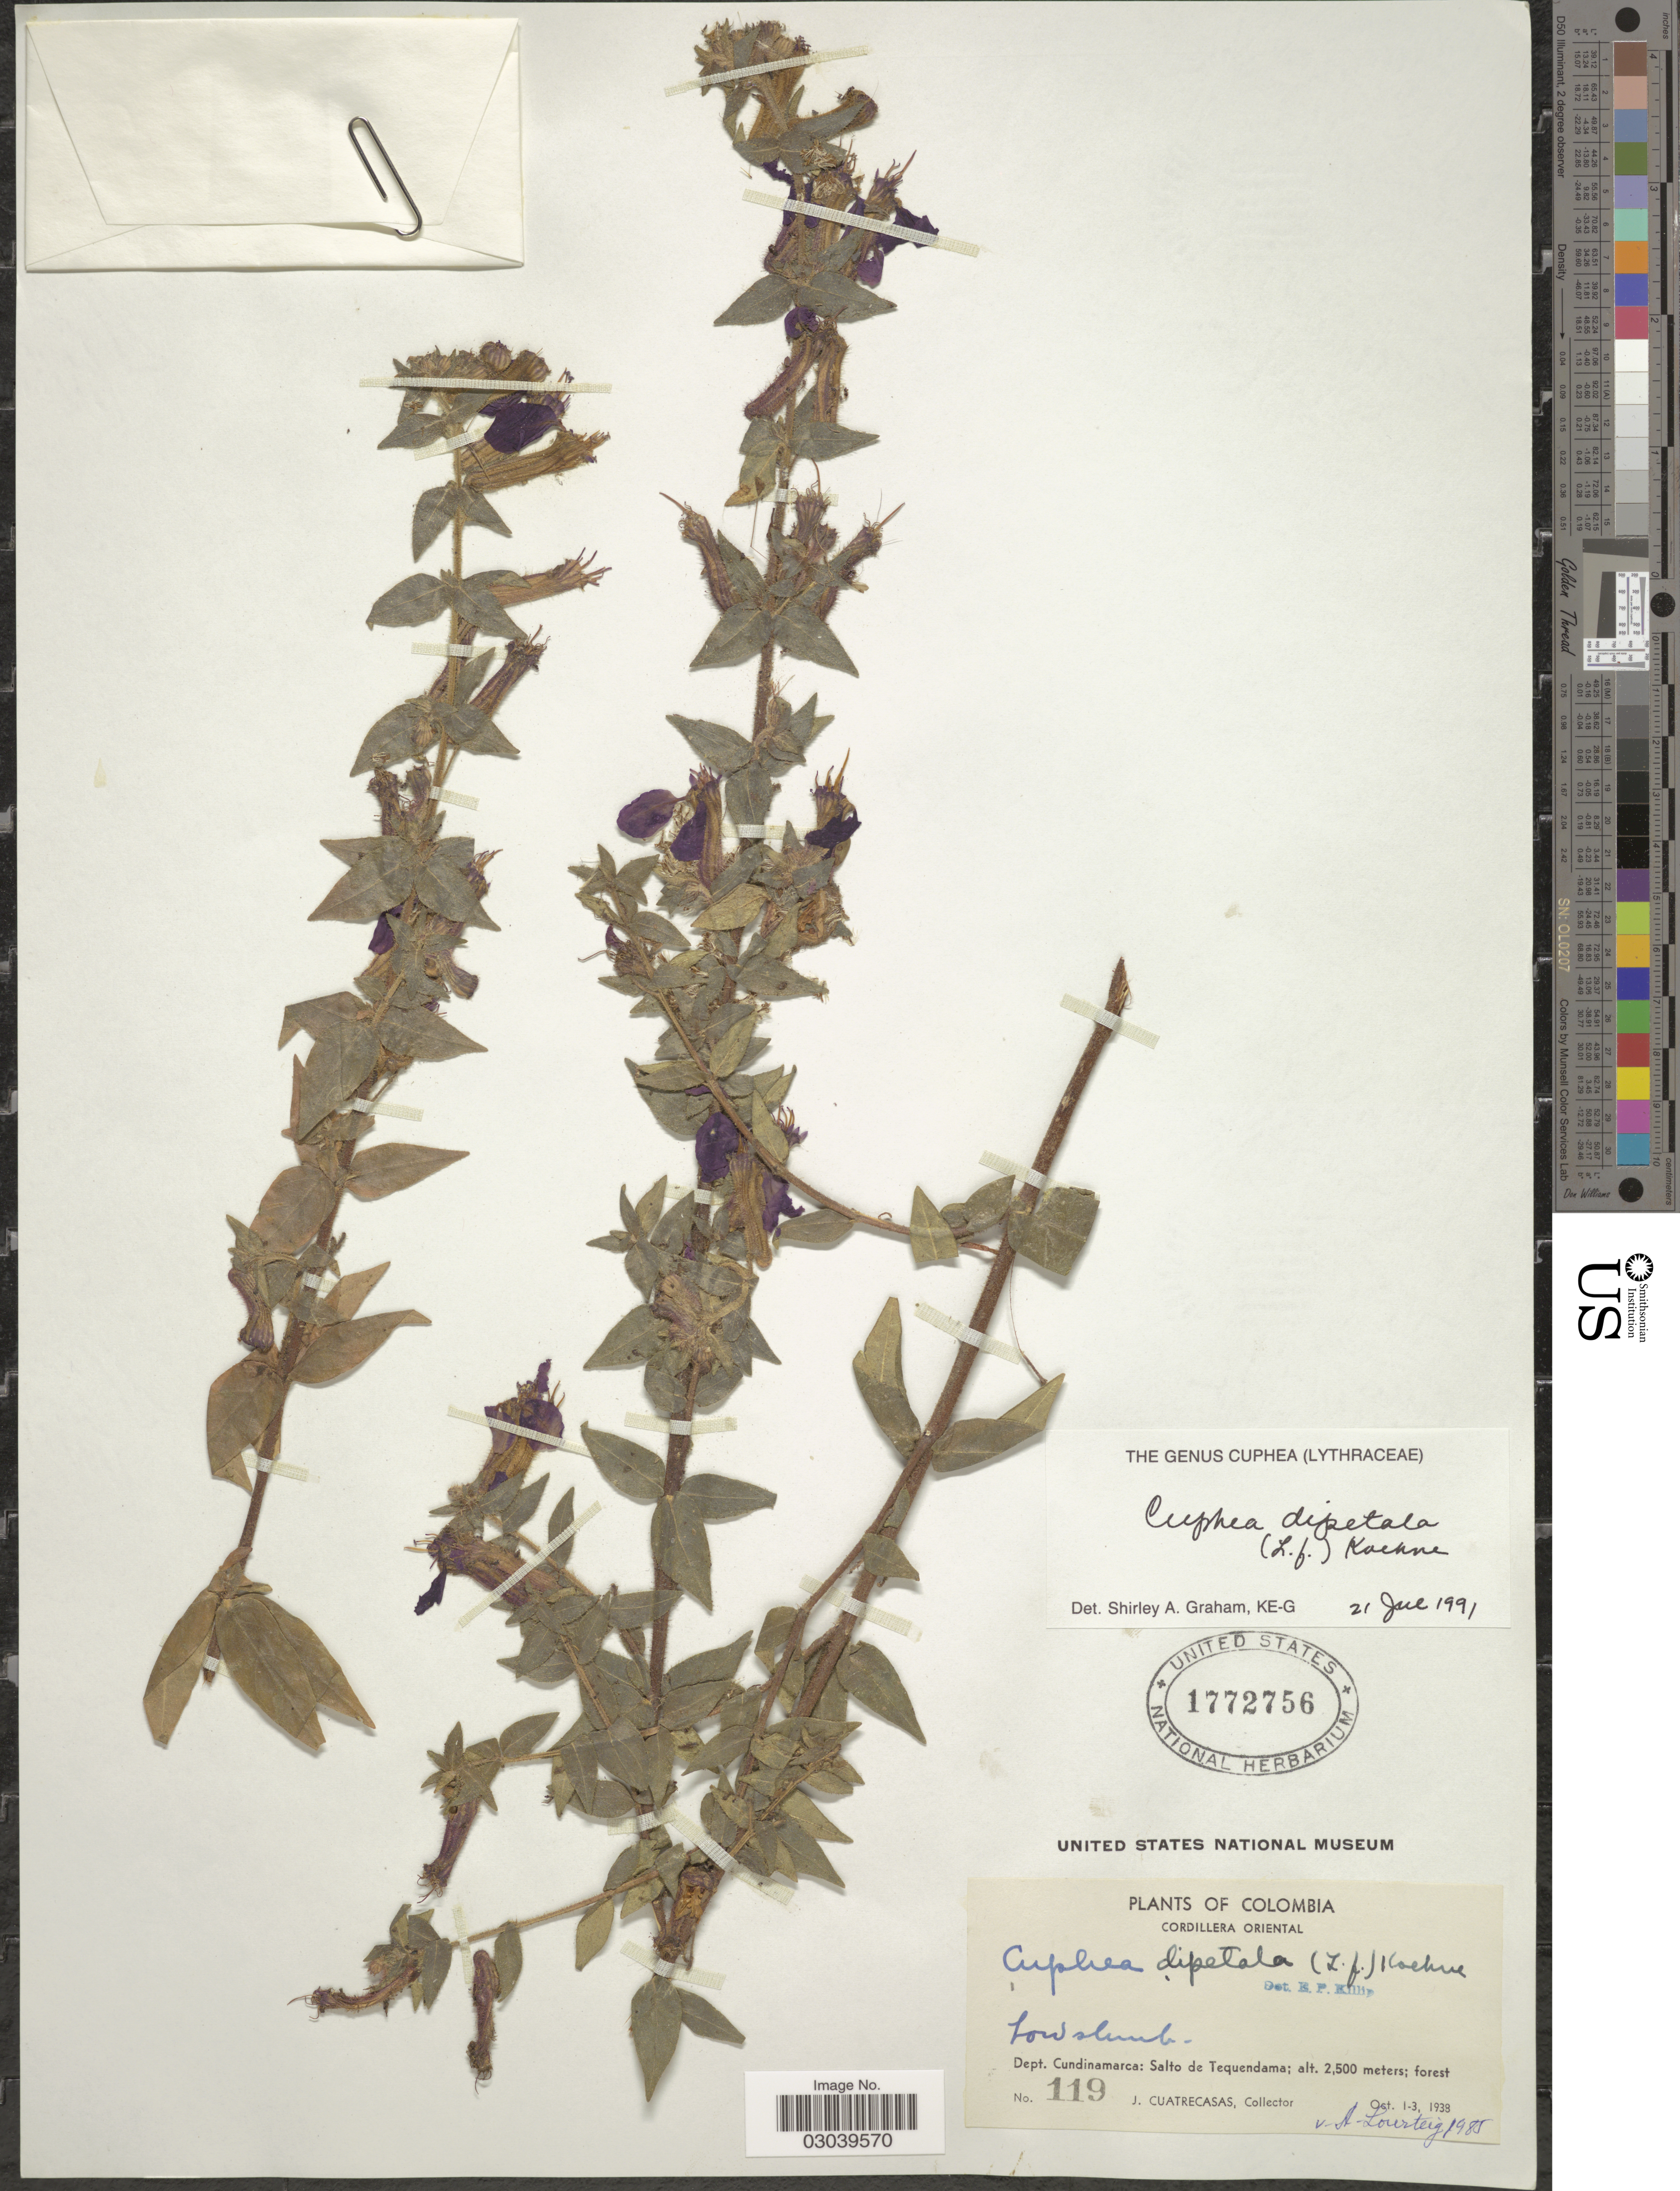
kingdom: Plantae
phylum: Tracheophyta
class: Magnoliopsida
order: Myrtales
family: Lythraceae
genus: Cuphea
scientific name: Cuphea dipetala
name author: (L. f.) Koehne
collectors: J. Cuatrecasas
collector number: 119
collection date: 1938-10-01/1938-10-03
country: Colombia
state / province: Cundinamarca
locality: Cordillera Oriental. Dept. Cundinamarca: Salto de Tequendama.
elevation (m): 2500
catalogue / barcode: US 1772756